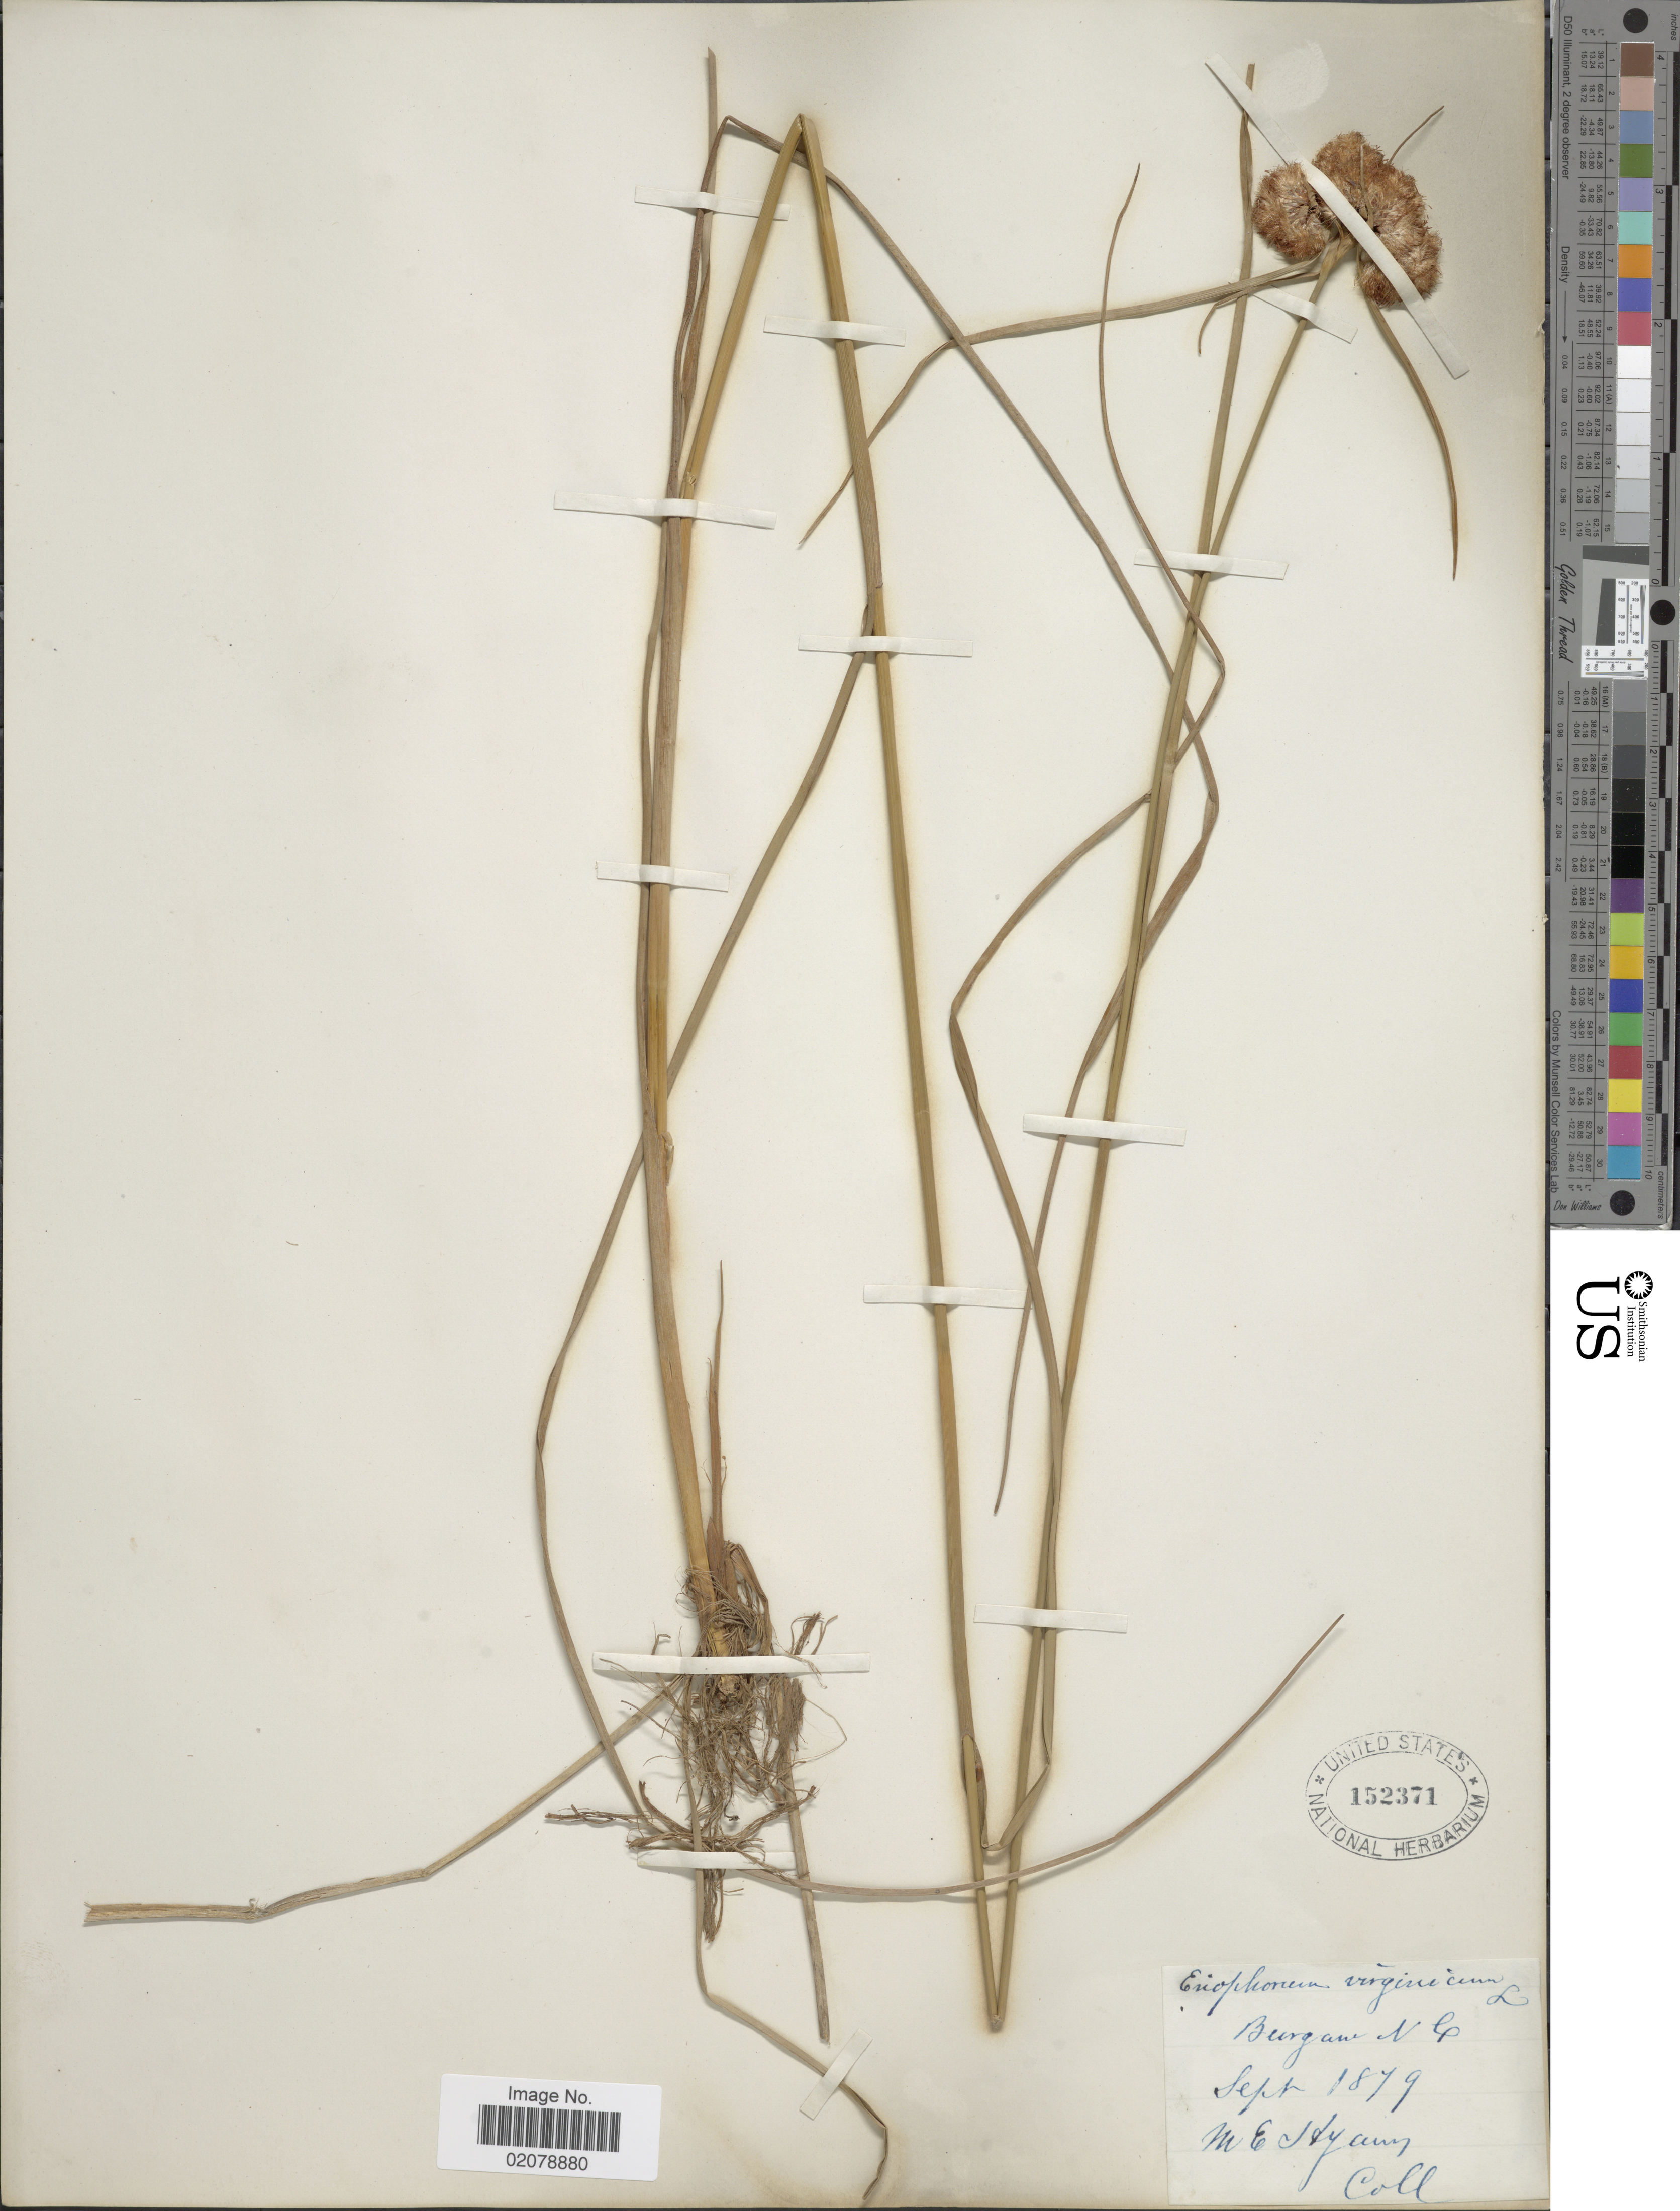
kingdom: Plantae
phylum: Tracheophyta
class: Liliopsida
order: Poales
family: Cyperaceae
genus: Eriophorum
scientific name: Eriophorum virginicum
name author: L.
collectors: M. E. Hyams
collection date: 1879-09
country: United States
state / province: North Carolina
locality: Burgaw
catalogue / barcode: US 152371